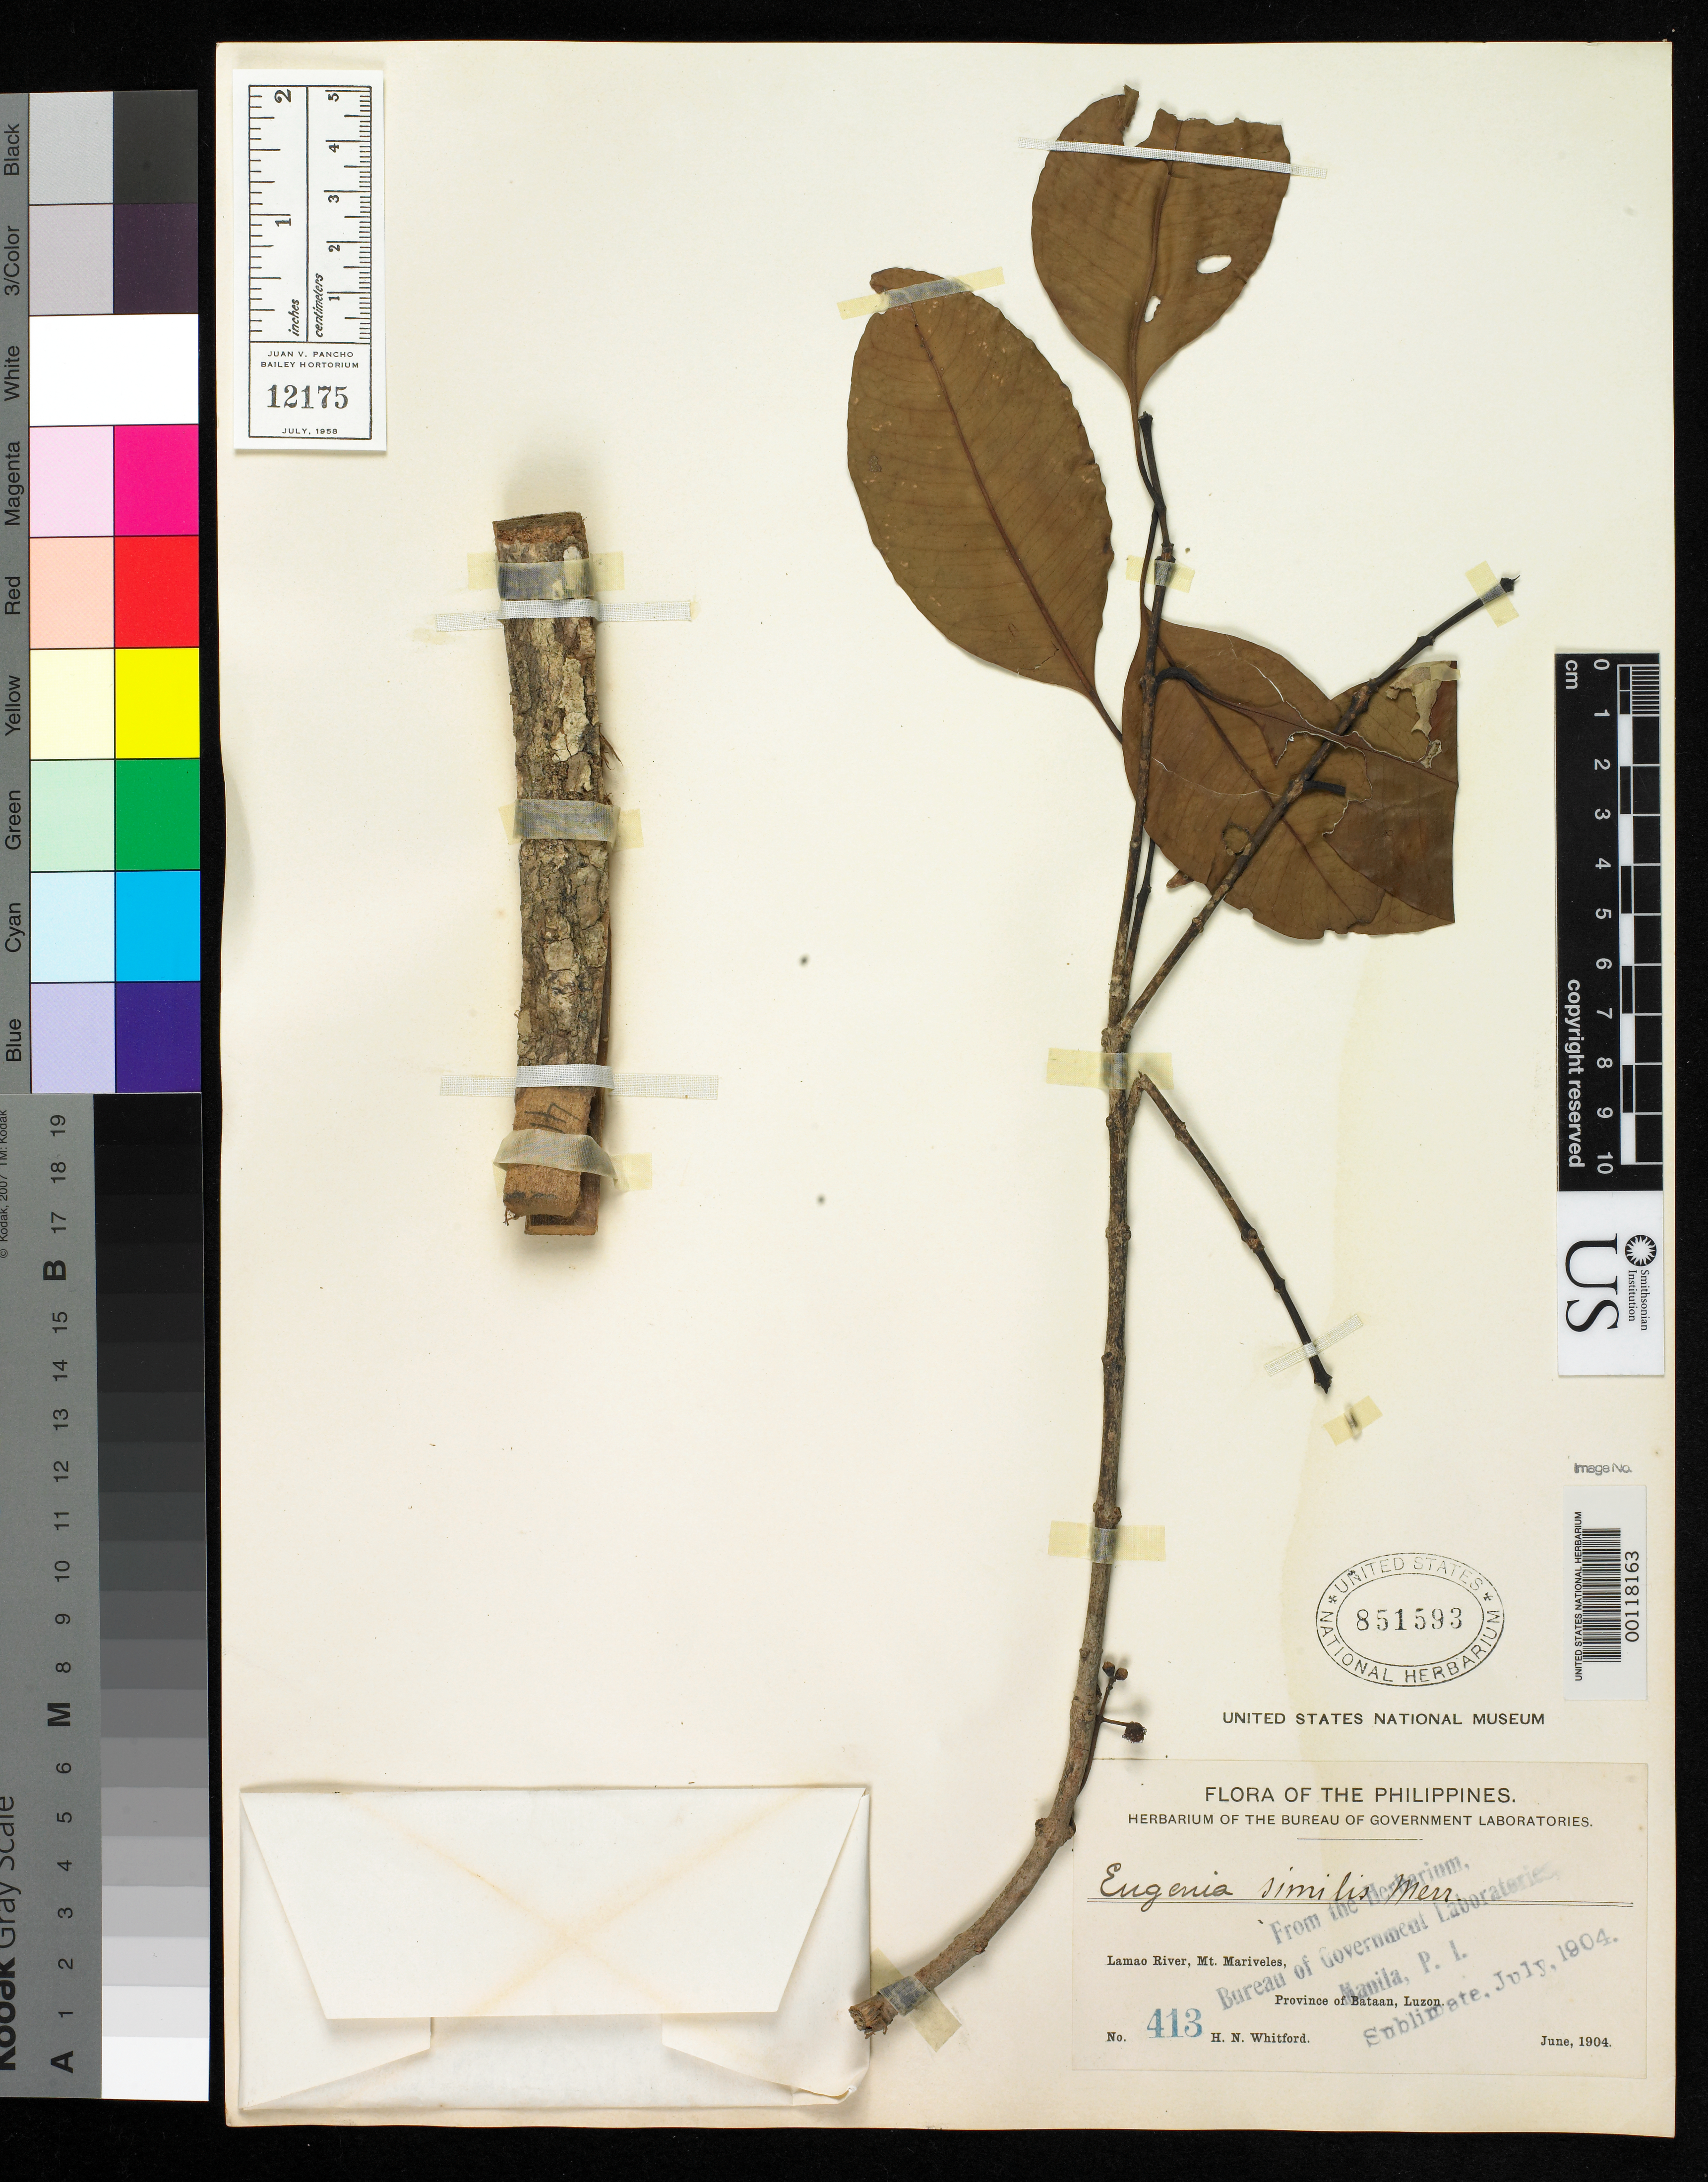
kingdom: Plantae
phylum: Tracheophyta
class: Magnoliopsida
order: Myrtales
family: Myrtaceae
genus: Eugenia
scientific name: Eugenia similis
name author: Merr.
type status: Type Collection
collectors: H. N. Whitford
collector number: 413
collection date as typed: Jun 1904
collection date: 1904-06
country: Philippines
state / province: Central Luzon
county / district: Bataan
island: Luzon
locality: Lamao River, Mt Mariveles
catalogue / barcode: US 851593